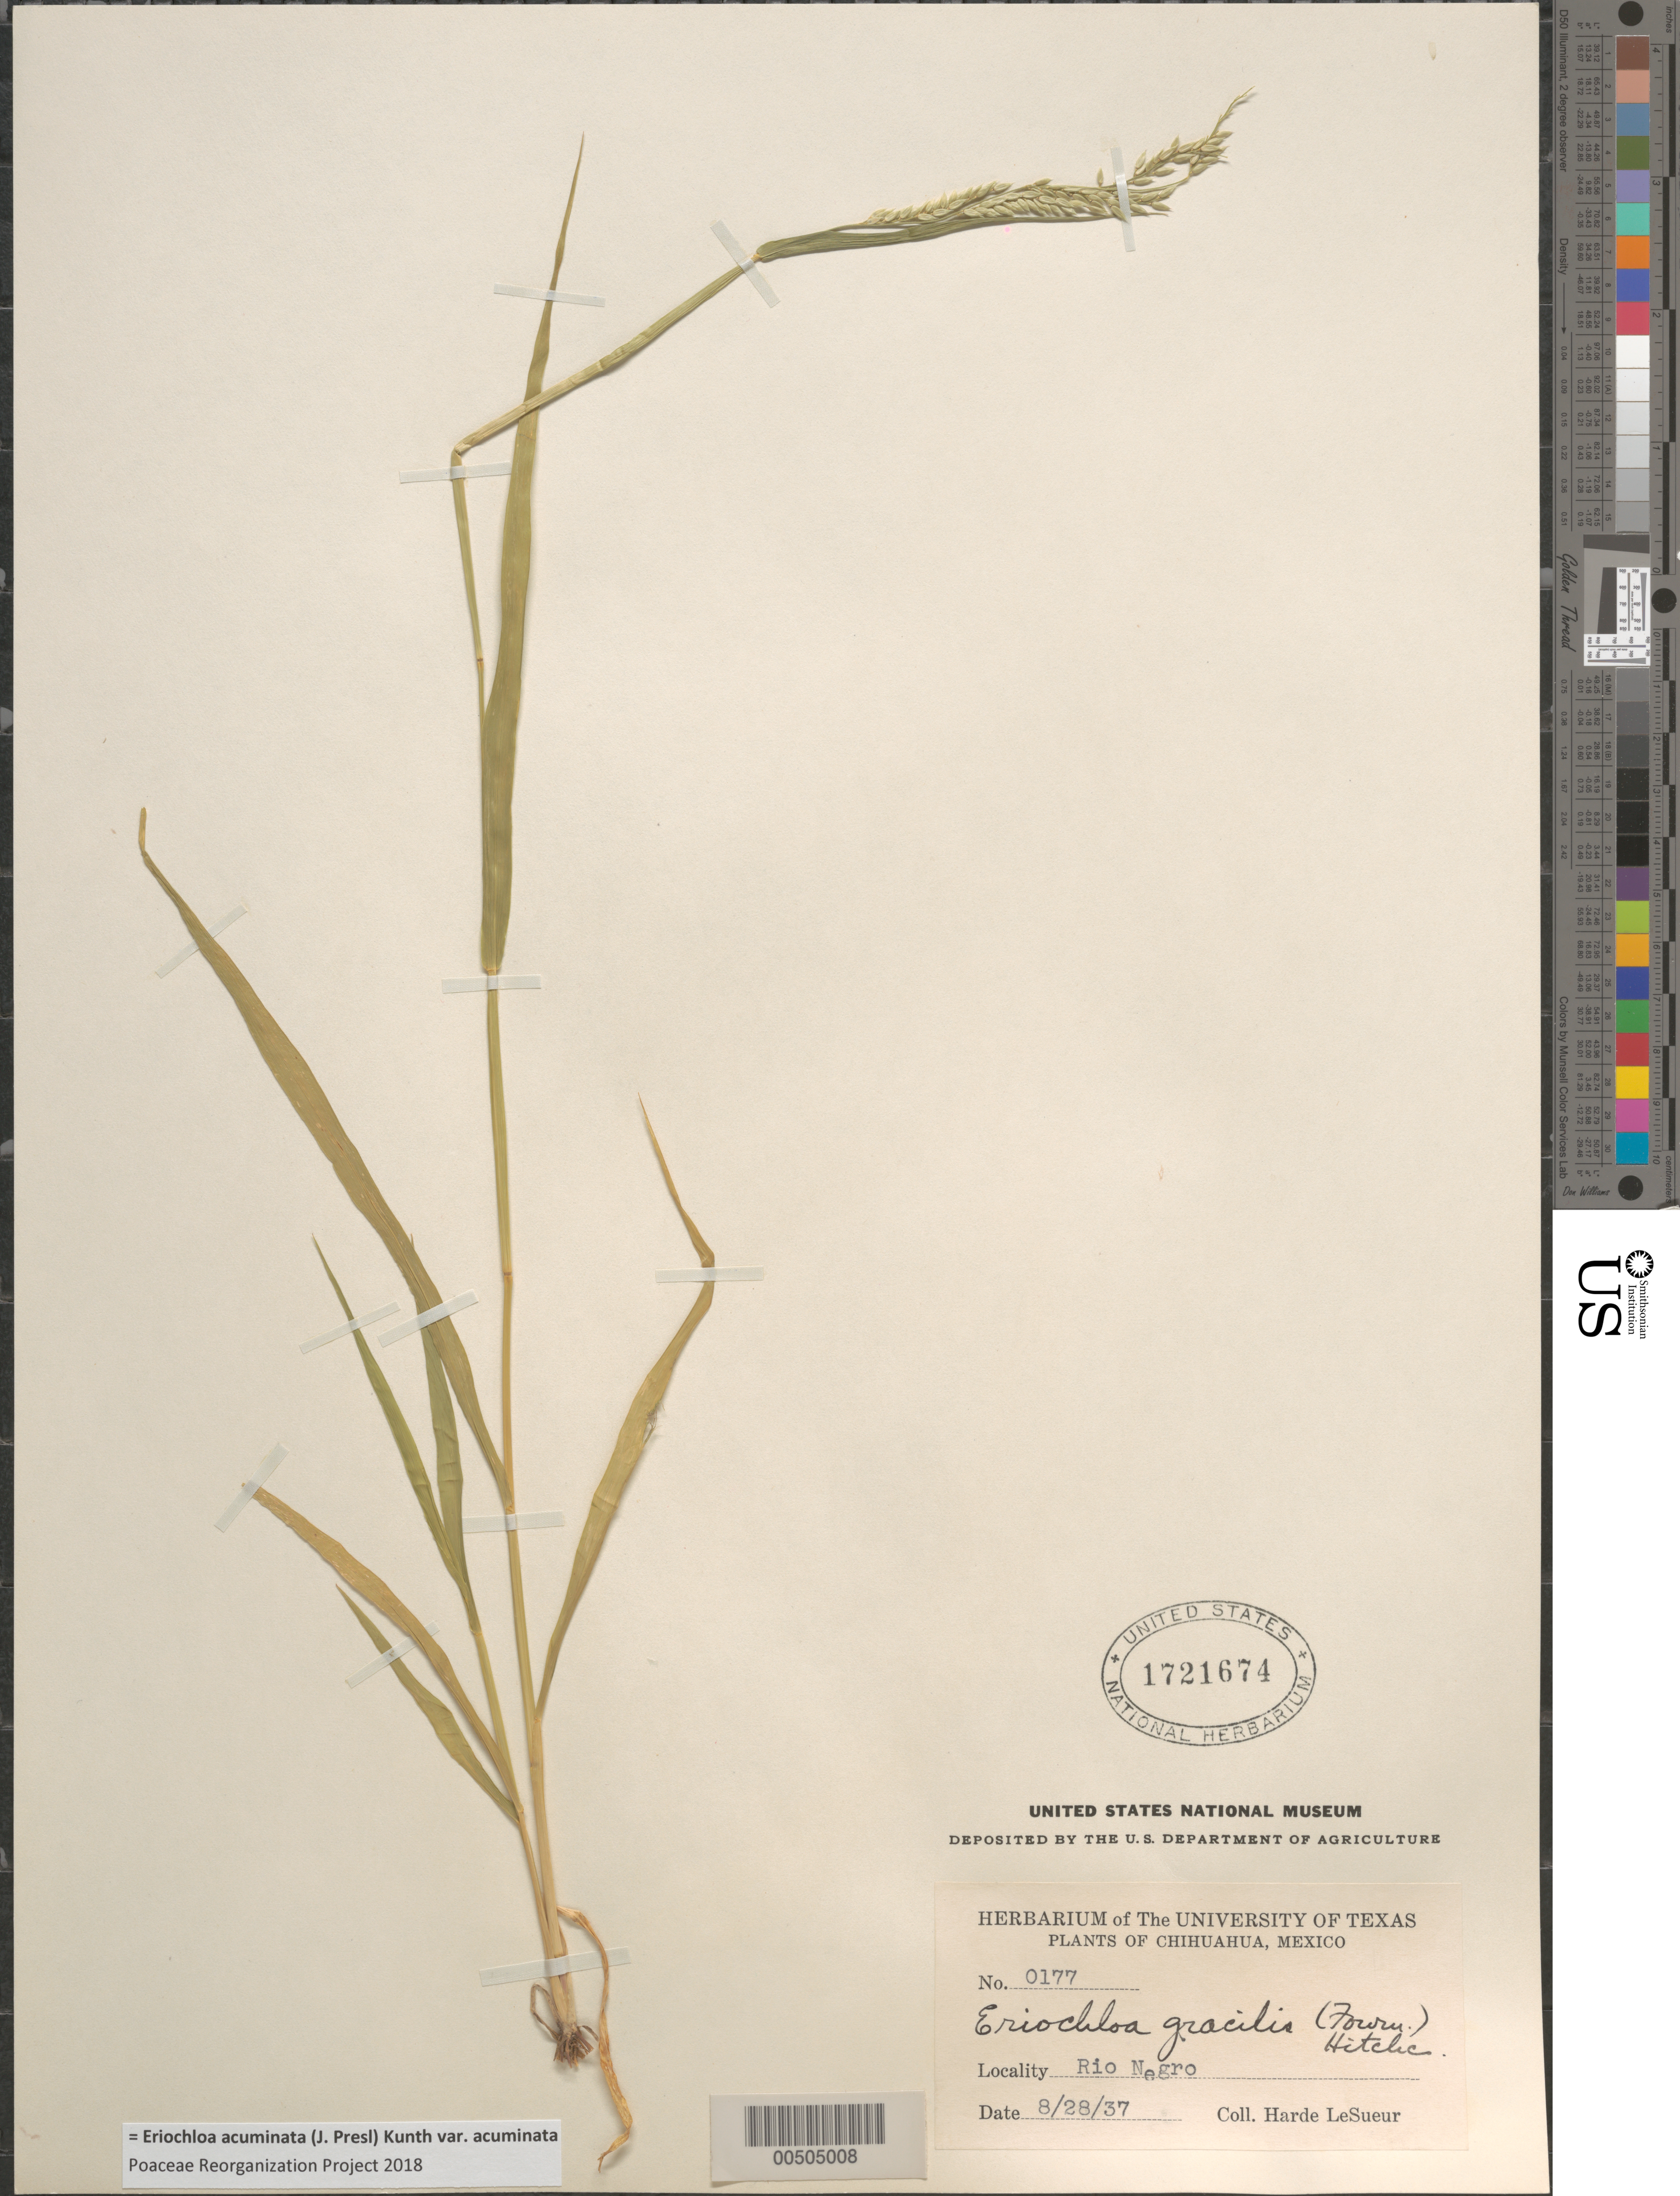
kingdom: Plantae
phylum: Tracheophyta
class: Liliopsida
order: Poales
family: Poaceae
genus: Eriochloa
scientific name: Eriochloa acuminata var. acuminata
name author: (J. Presl) Kunth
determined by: Poaceae Reorganization Project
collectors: D. H. LeSueur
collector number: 0177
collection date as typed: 28 Aug 1937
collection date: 1937-08-28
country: Mexico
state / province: Chihuahua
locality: Rio Negro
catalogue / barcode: US 1721674